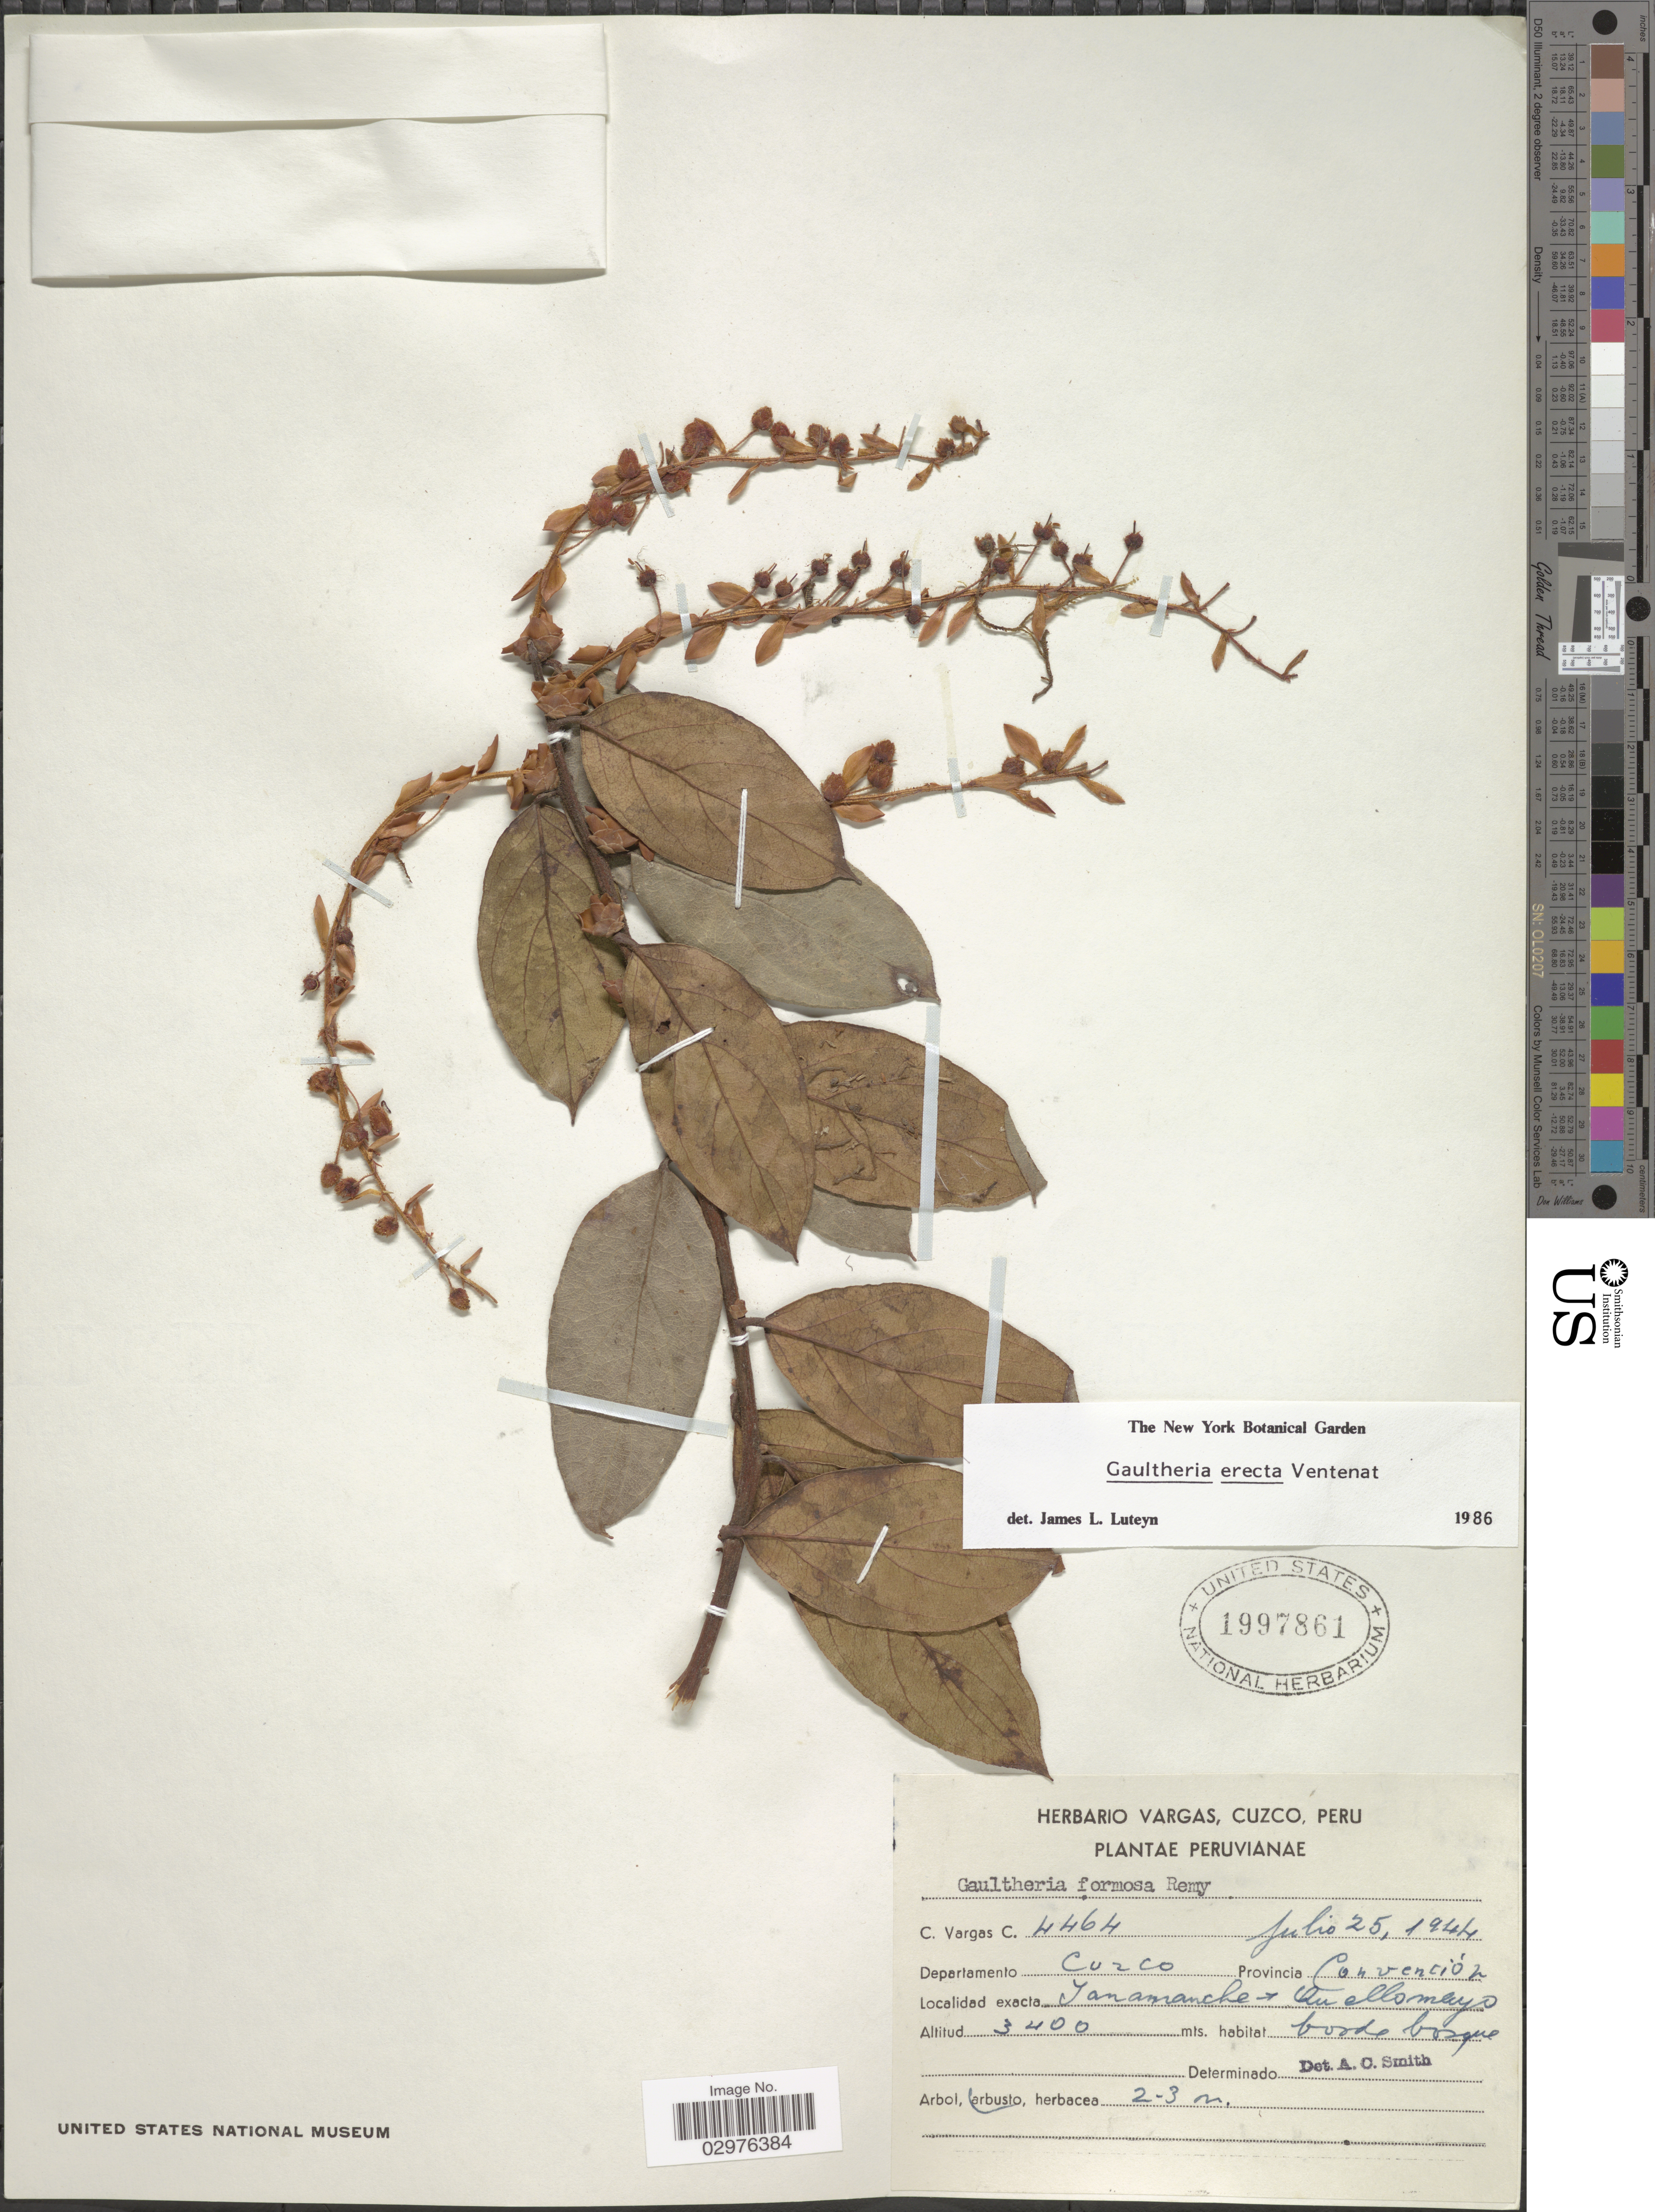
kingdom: Plantae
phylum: Tracheophyta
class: Magnoliopsida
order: Ericales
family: Ericaceae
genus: Gaultheria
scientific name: Gaultheria erecta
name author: Vent.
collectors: C. Vargas Calderón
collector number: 4464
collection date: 1944-07-25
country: Peru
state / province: Cusco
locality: Departamento Cuzco. Provincia Convención. Tanamanche - Quellomayo.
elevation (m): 3400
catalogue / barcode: US 1997861